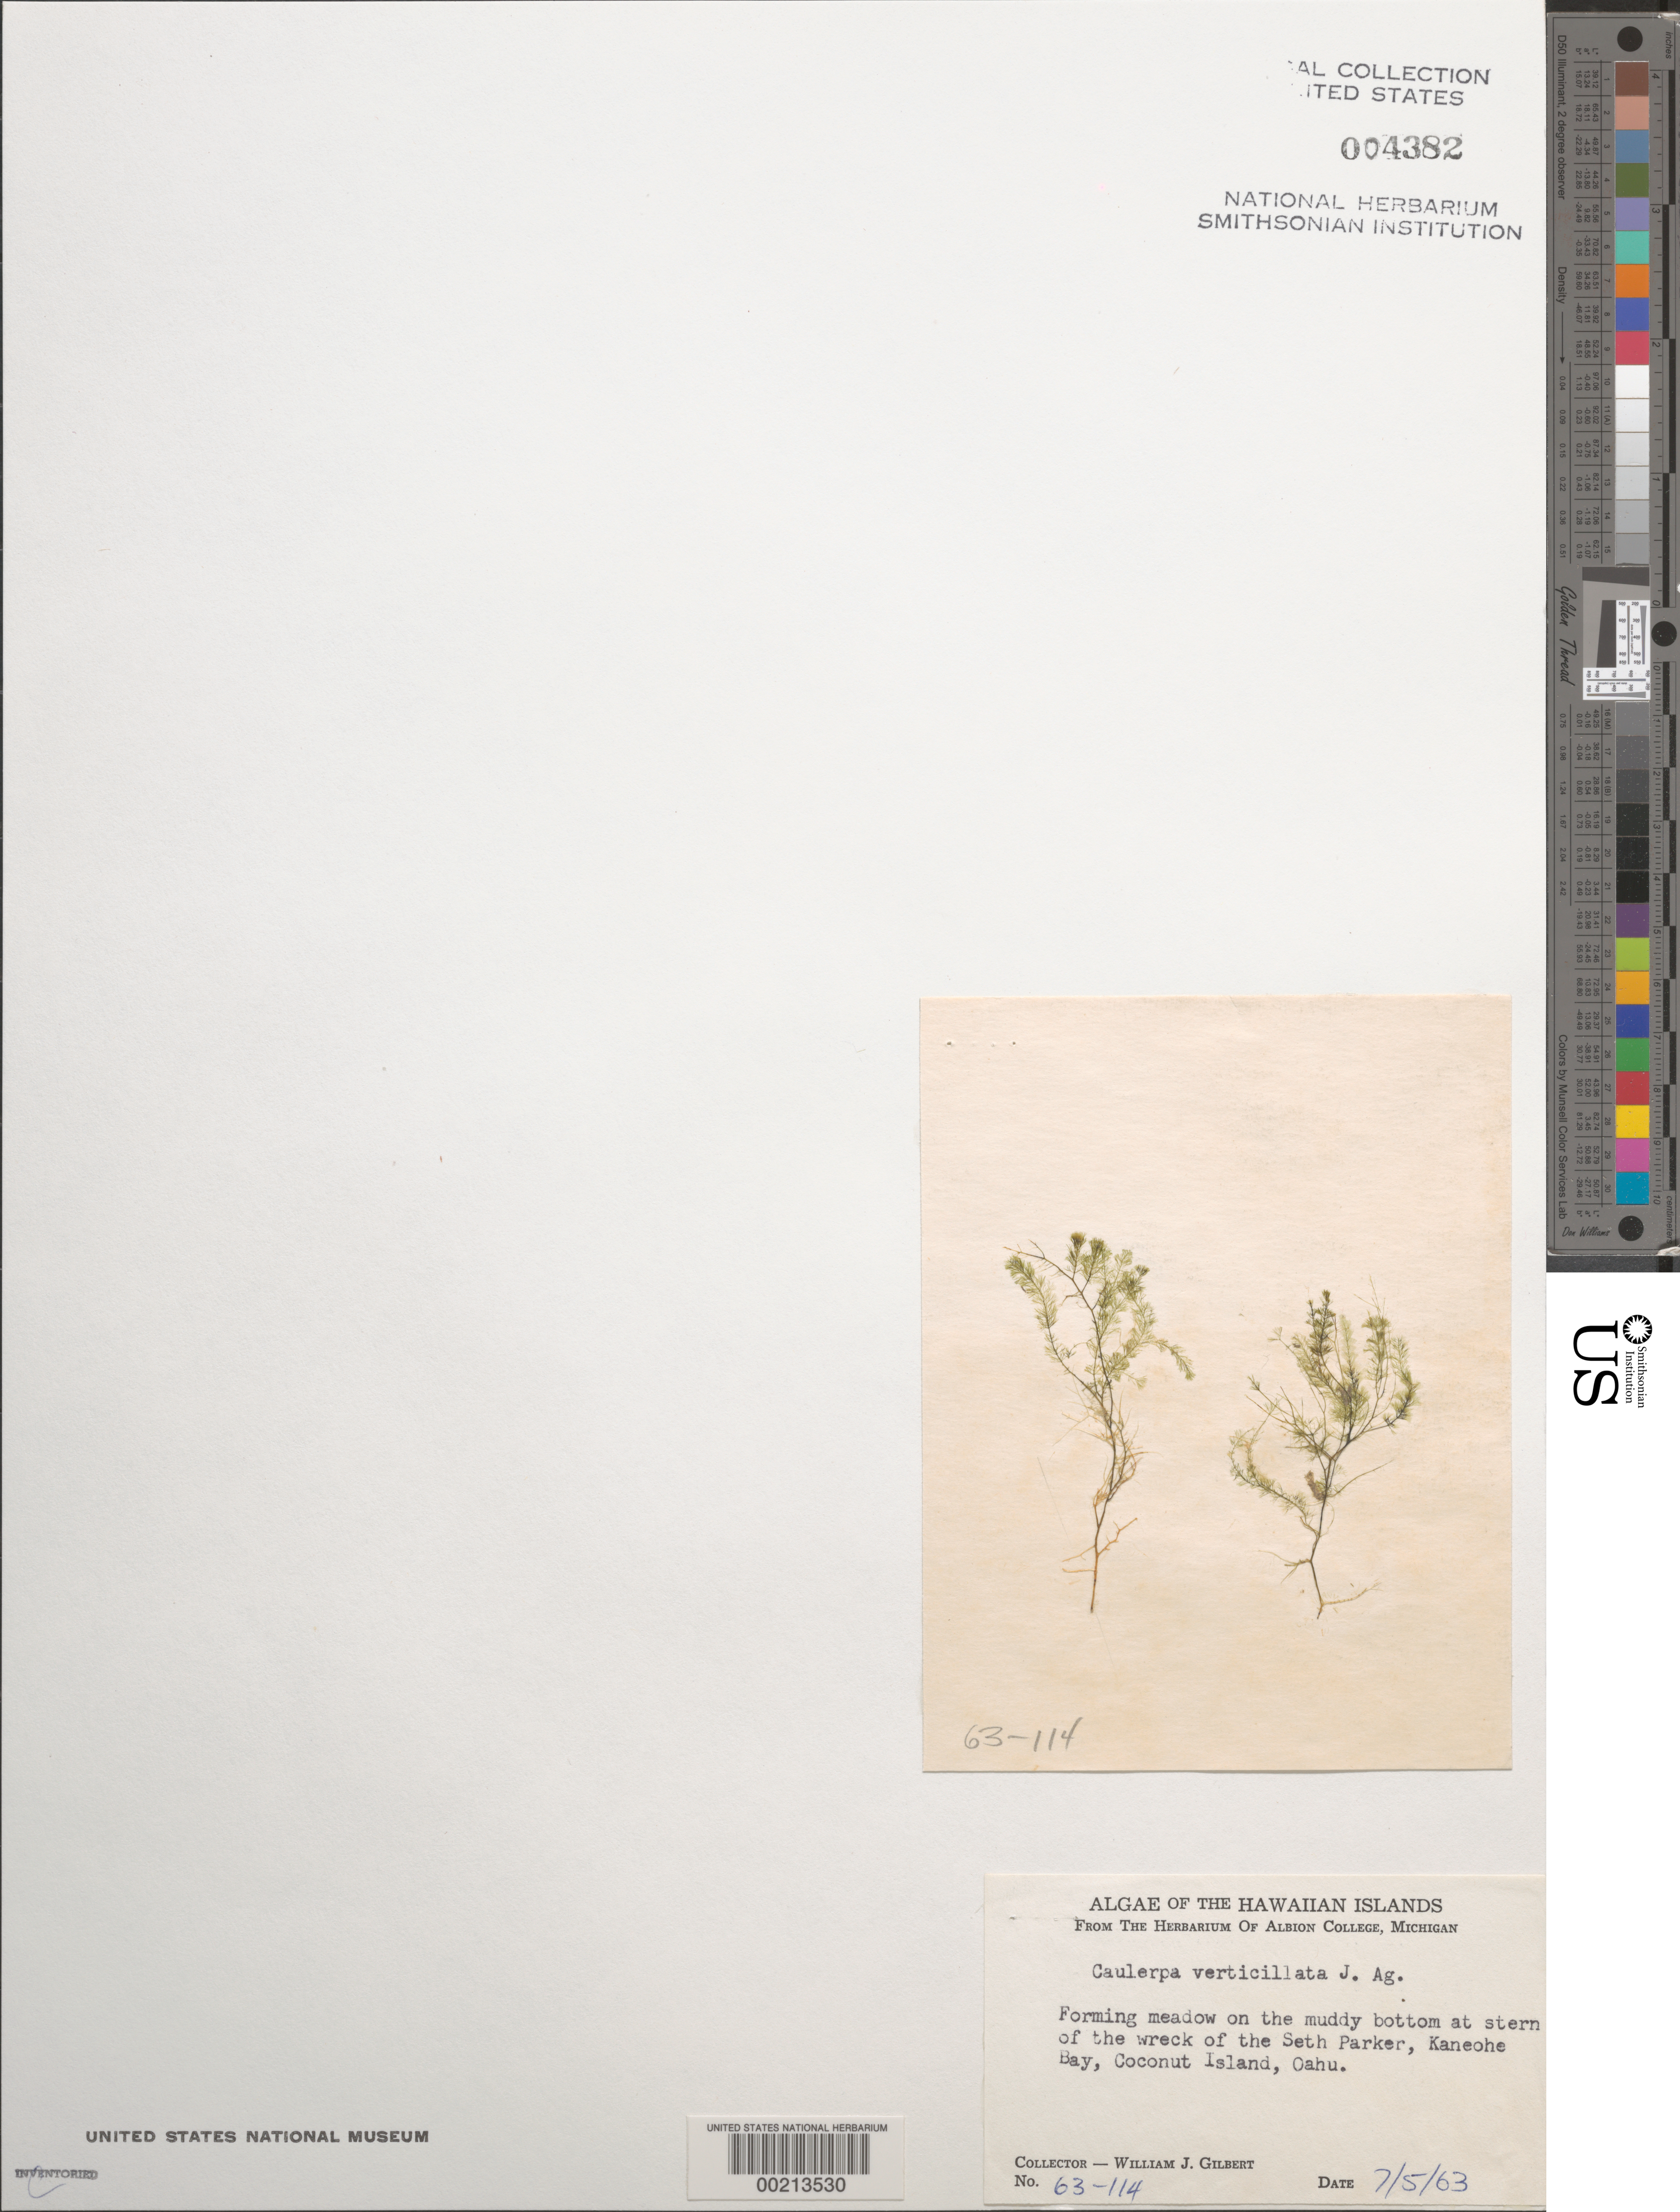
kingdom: Plantae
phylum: Chlorophyta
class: Ulvophyceae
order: Bryopsidales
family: Caulerpaceae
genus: Caulerpa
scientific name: Caulerpa verticillata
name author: J. Agardh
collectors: W. J. Gilbert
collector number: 63-114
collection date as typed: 05 Jul 1963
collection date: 1963-07-05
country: United States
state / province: Hawaii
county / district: Honolulu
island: Oahu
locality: Coconut Island, Kaneohe Bay, Seth Parker wreck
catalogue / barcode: US 4382